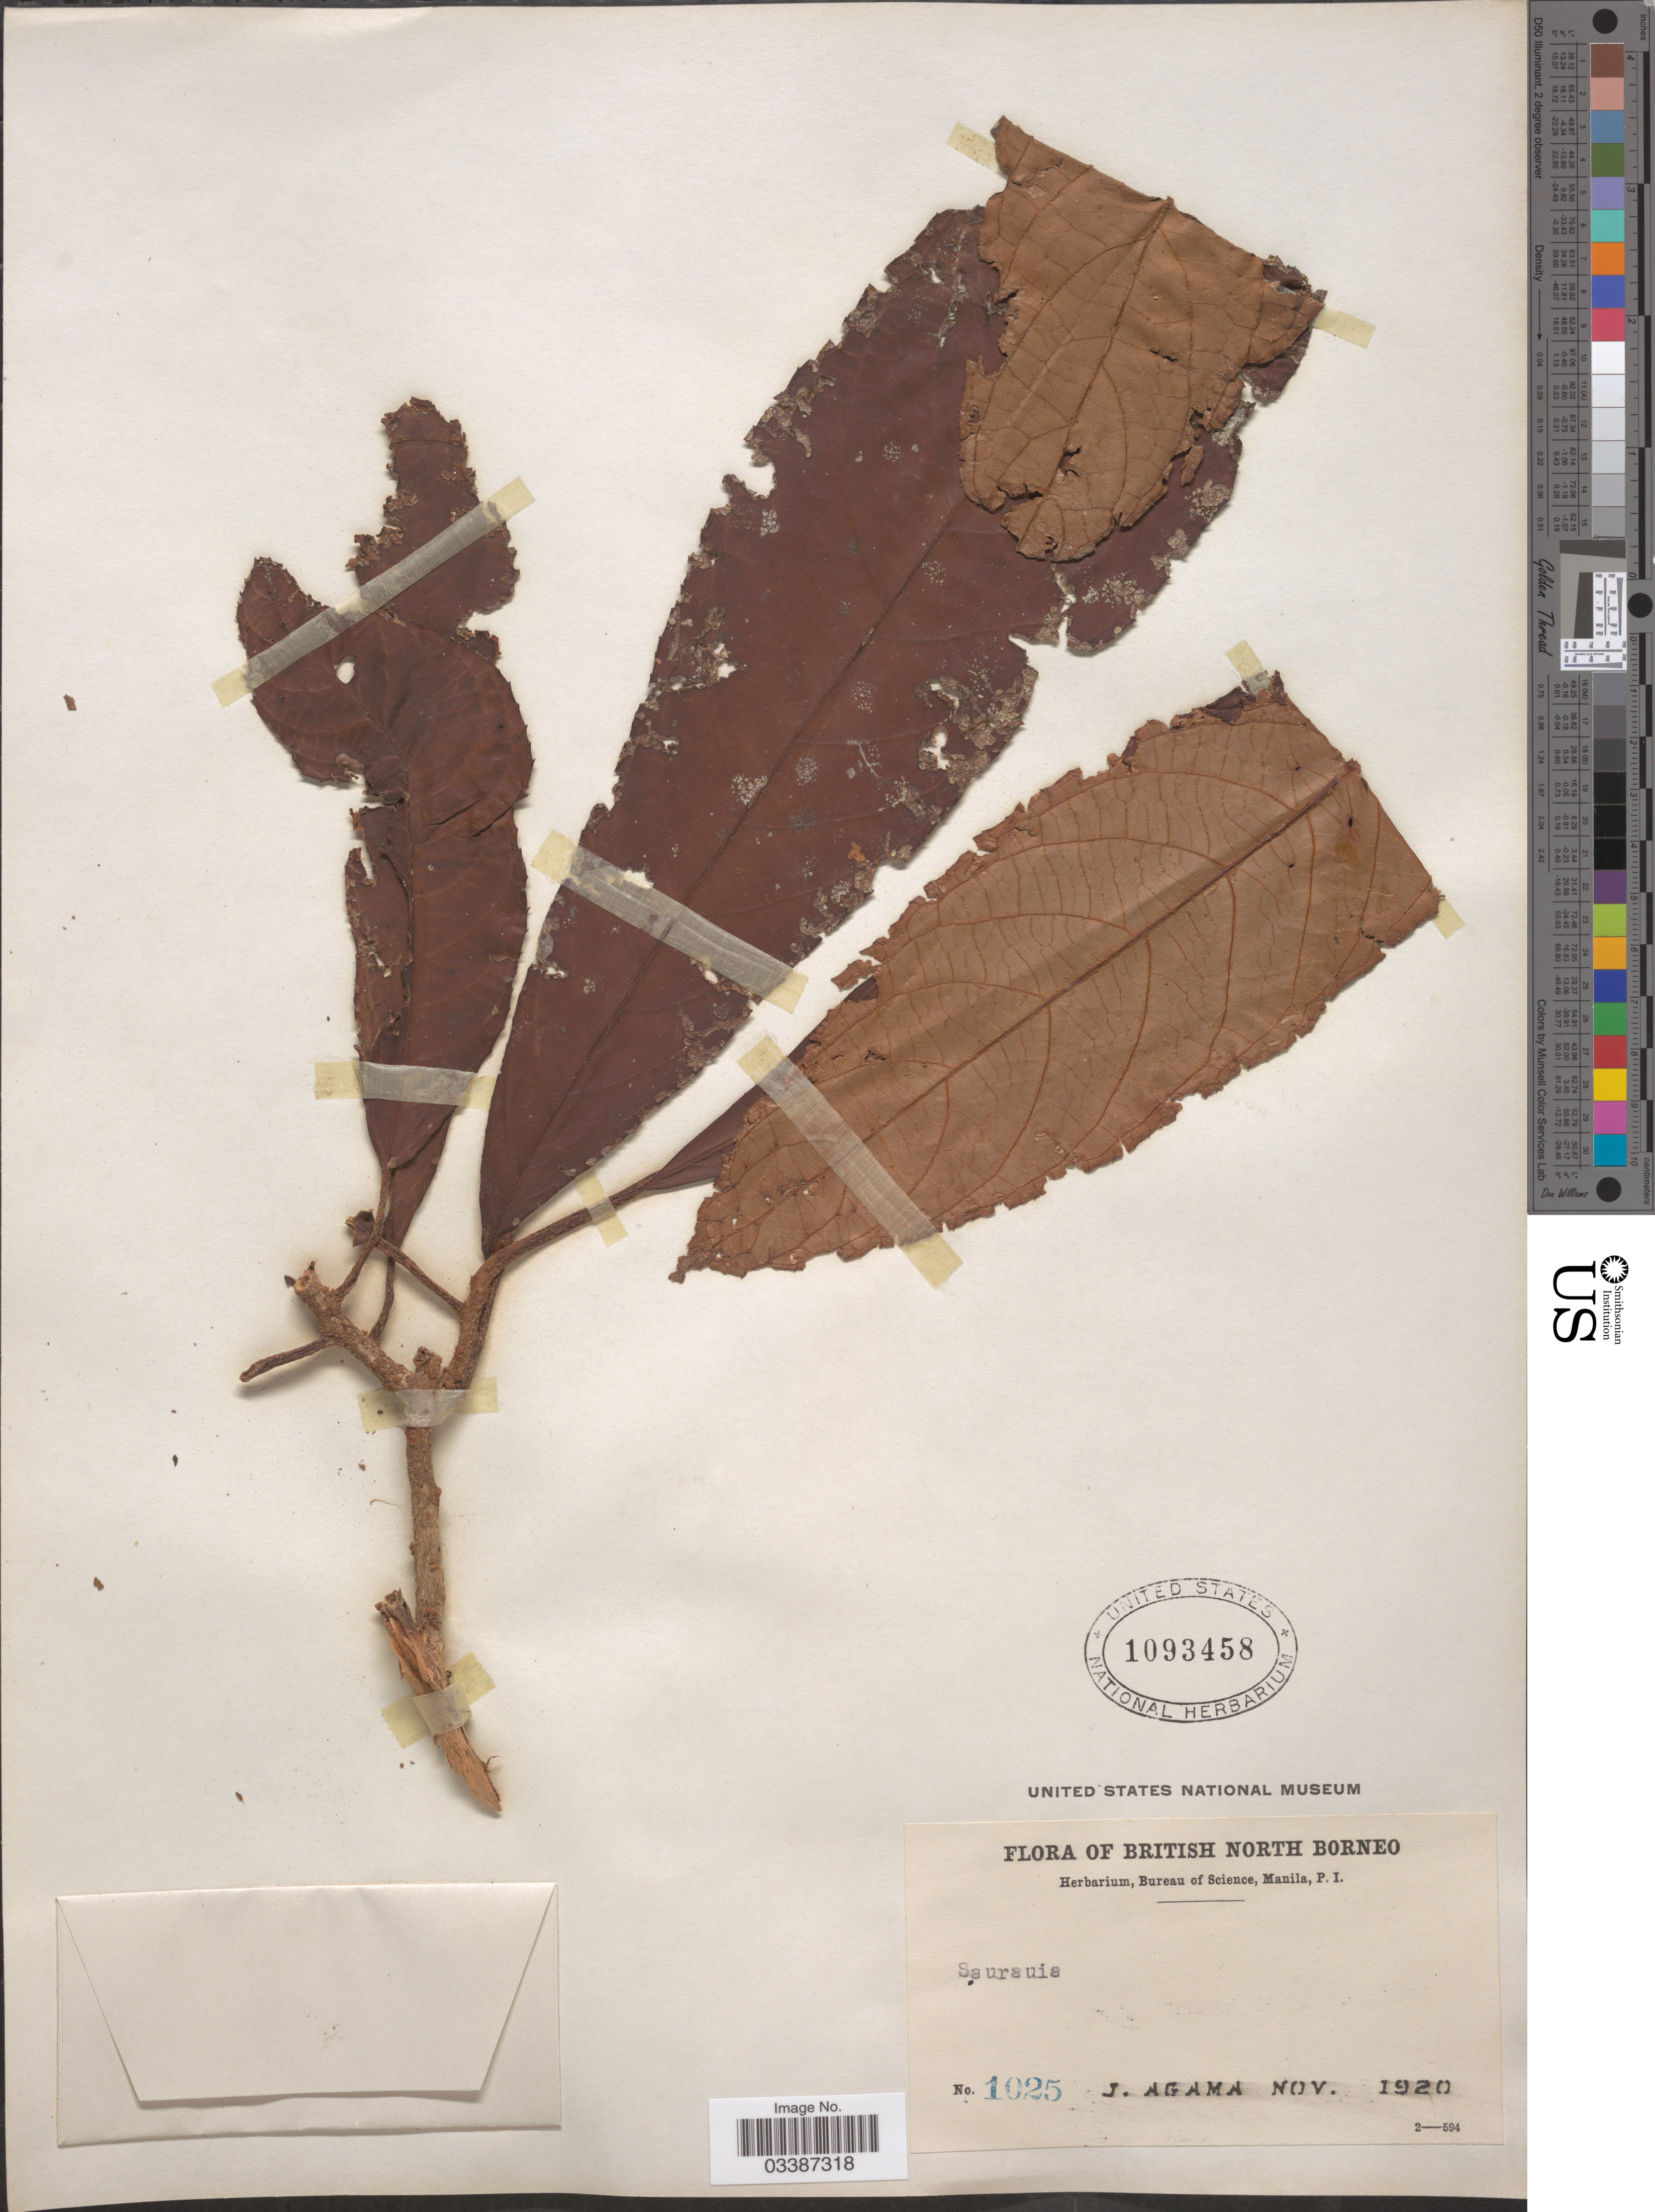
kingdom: Plantae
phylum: Tracheophyta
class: Magnoliopsida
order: Ericales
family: Actinidiaceae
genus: Saurauia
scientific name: Saurauia sp.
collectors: J. Agama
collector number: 1025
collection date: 1920-11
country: Malaysia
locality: British North Borneo.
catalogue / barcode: US 1093458